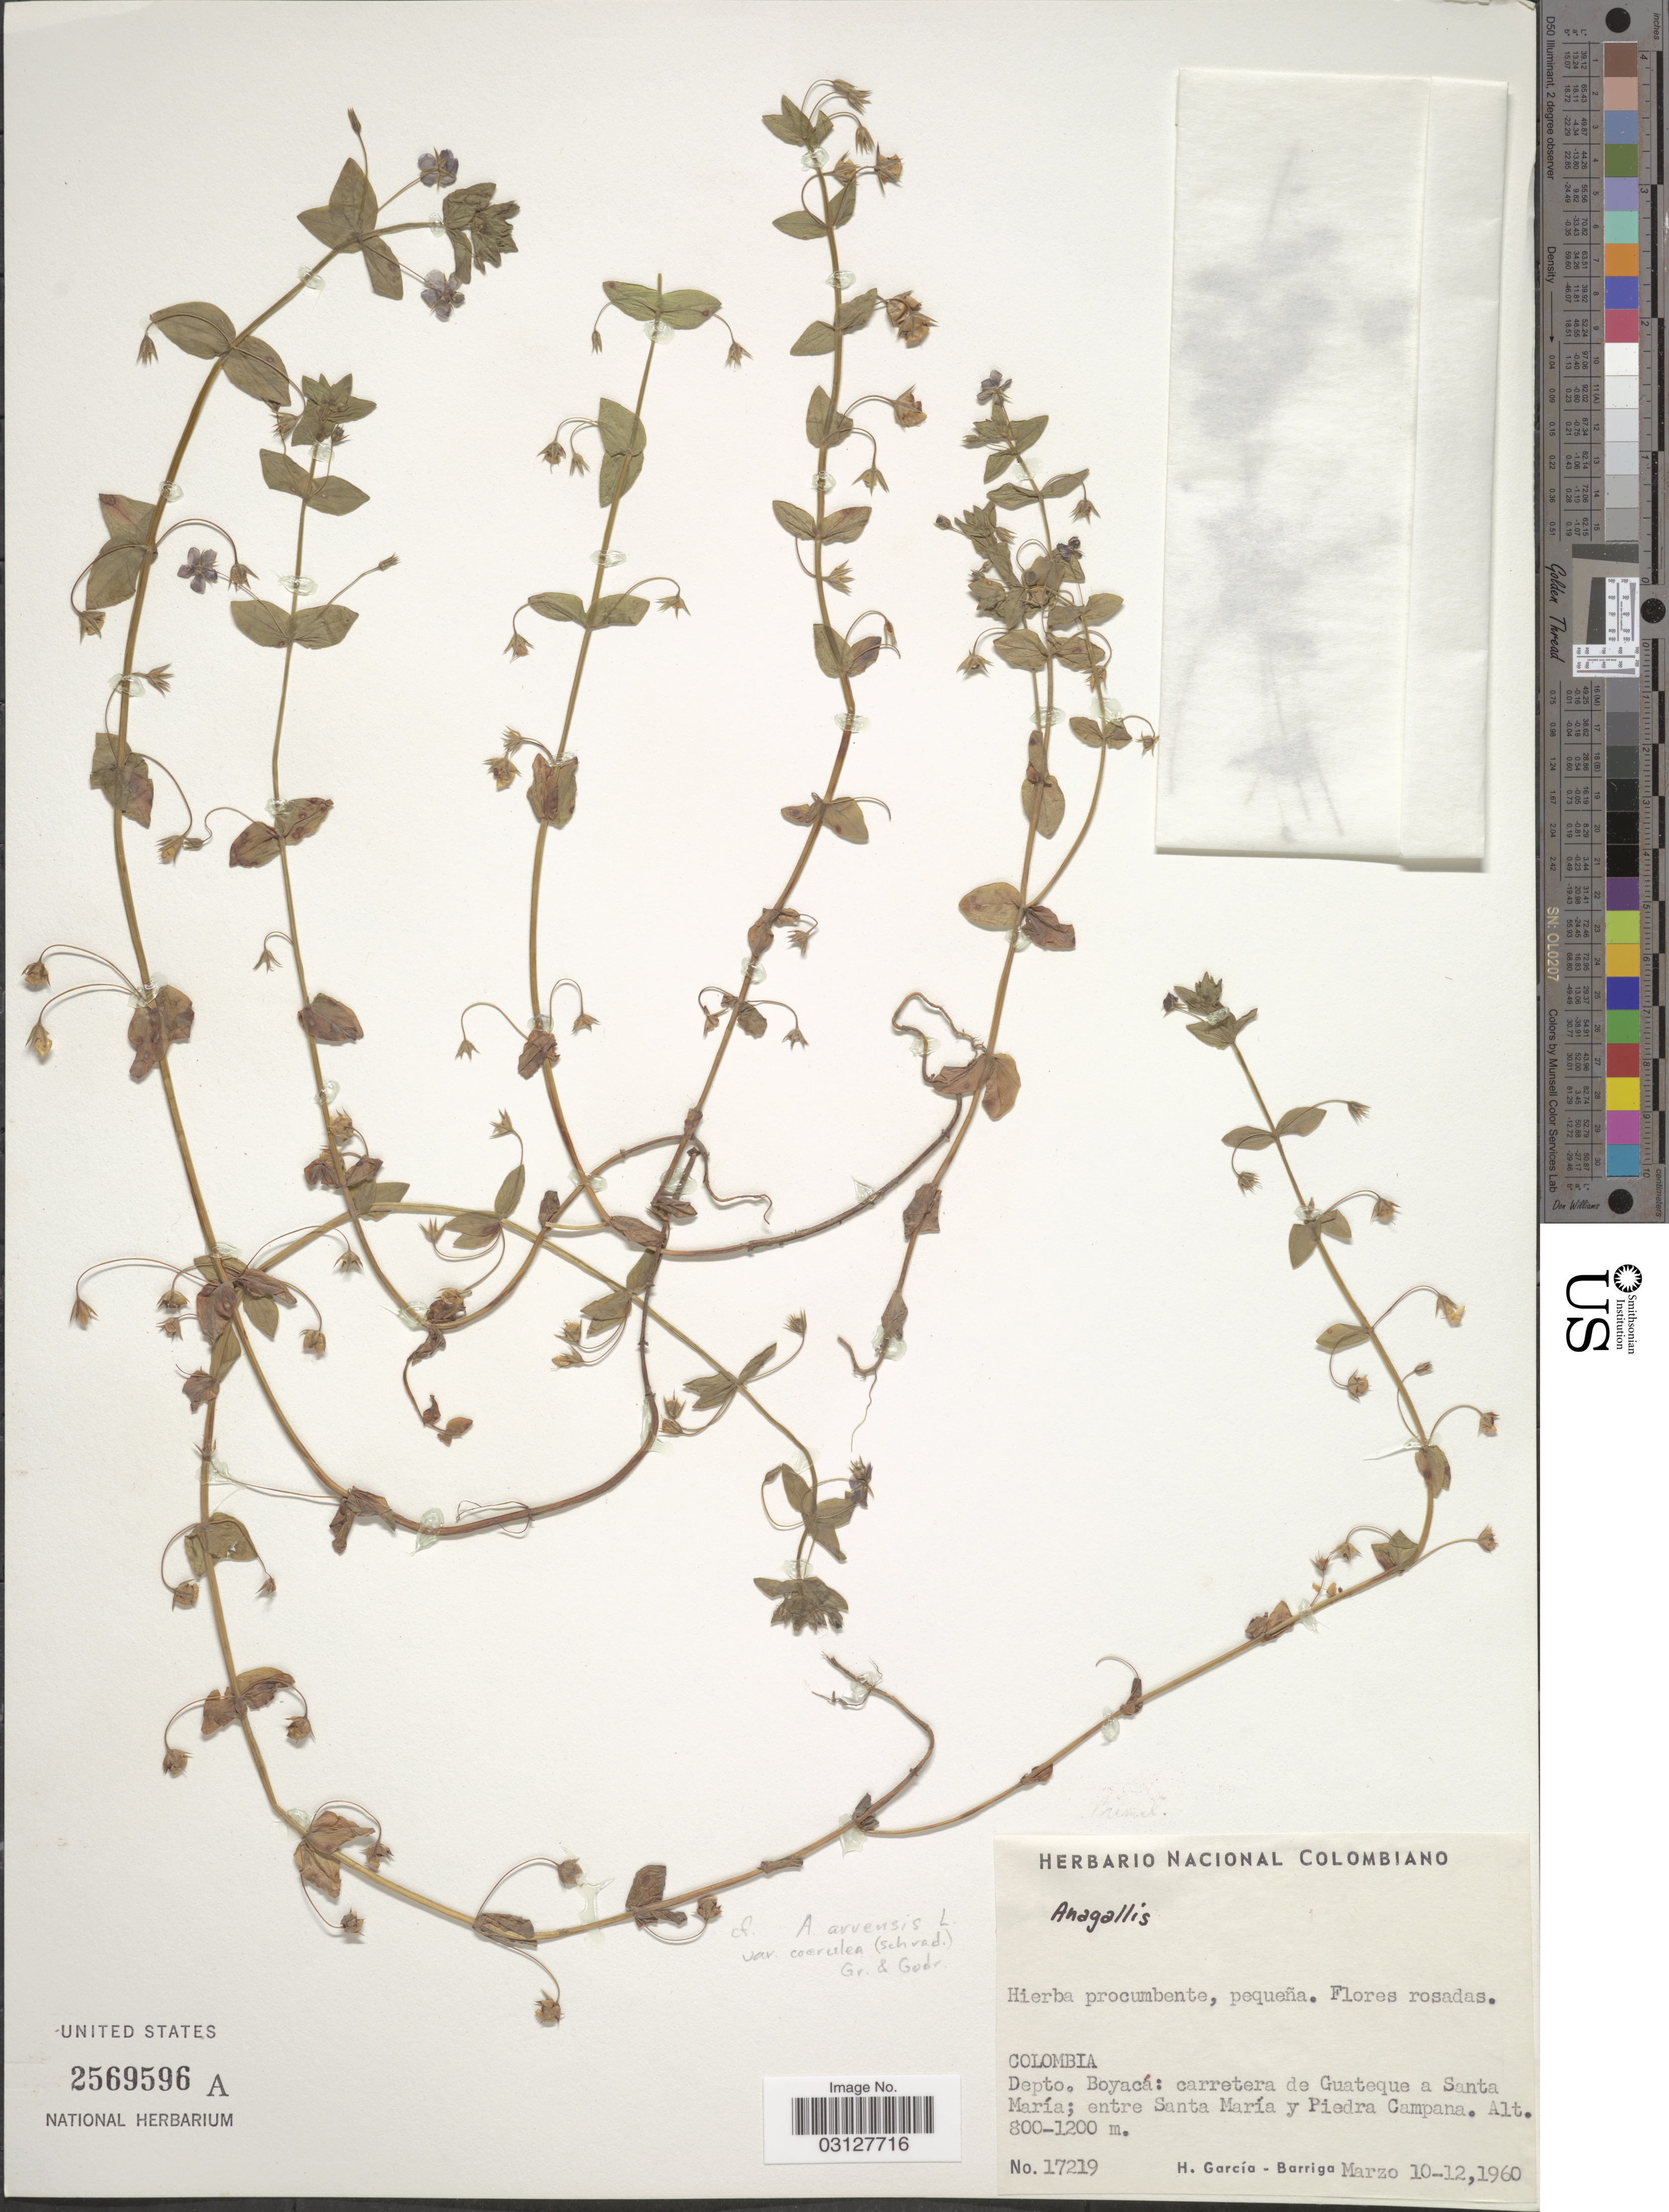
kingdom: Plantae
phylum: Tracheophyta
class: Magnoliopsida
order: Ericales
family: Primulaceae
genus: Anagallis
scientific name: Anagallis coerulea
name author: Schreb.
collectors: H. García Barriga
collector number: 17219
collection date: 1960-03-10/1960-03-12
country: Colombia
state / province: Boyacá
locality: Depto. Boyacá: carretera de Guateque a Santa María; entre Santa María y Piedra Campana.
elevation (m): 800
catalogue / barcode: US 2569596A